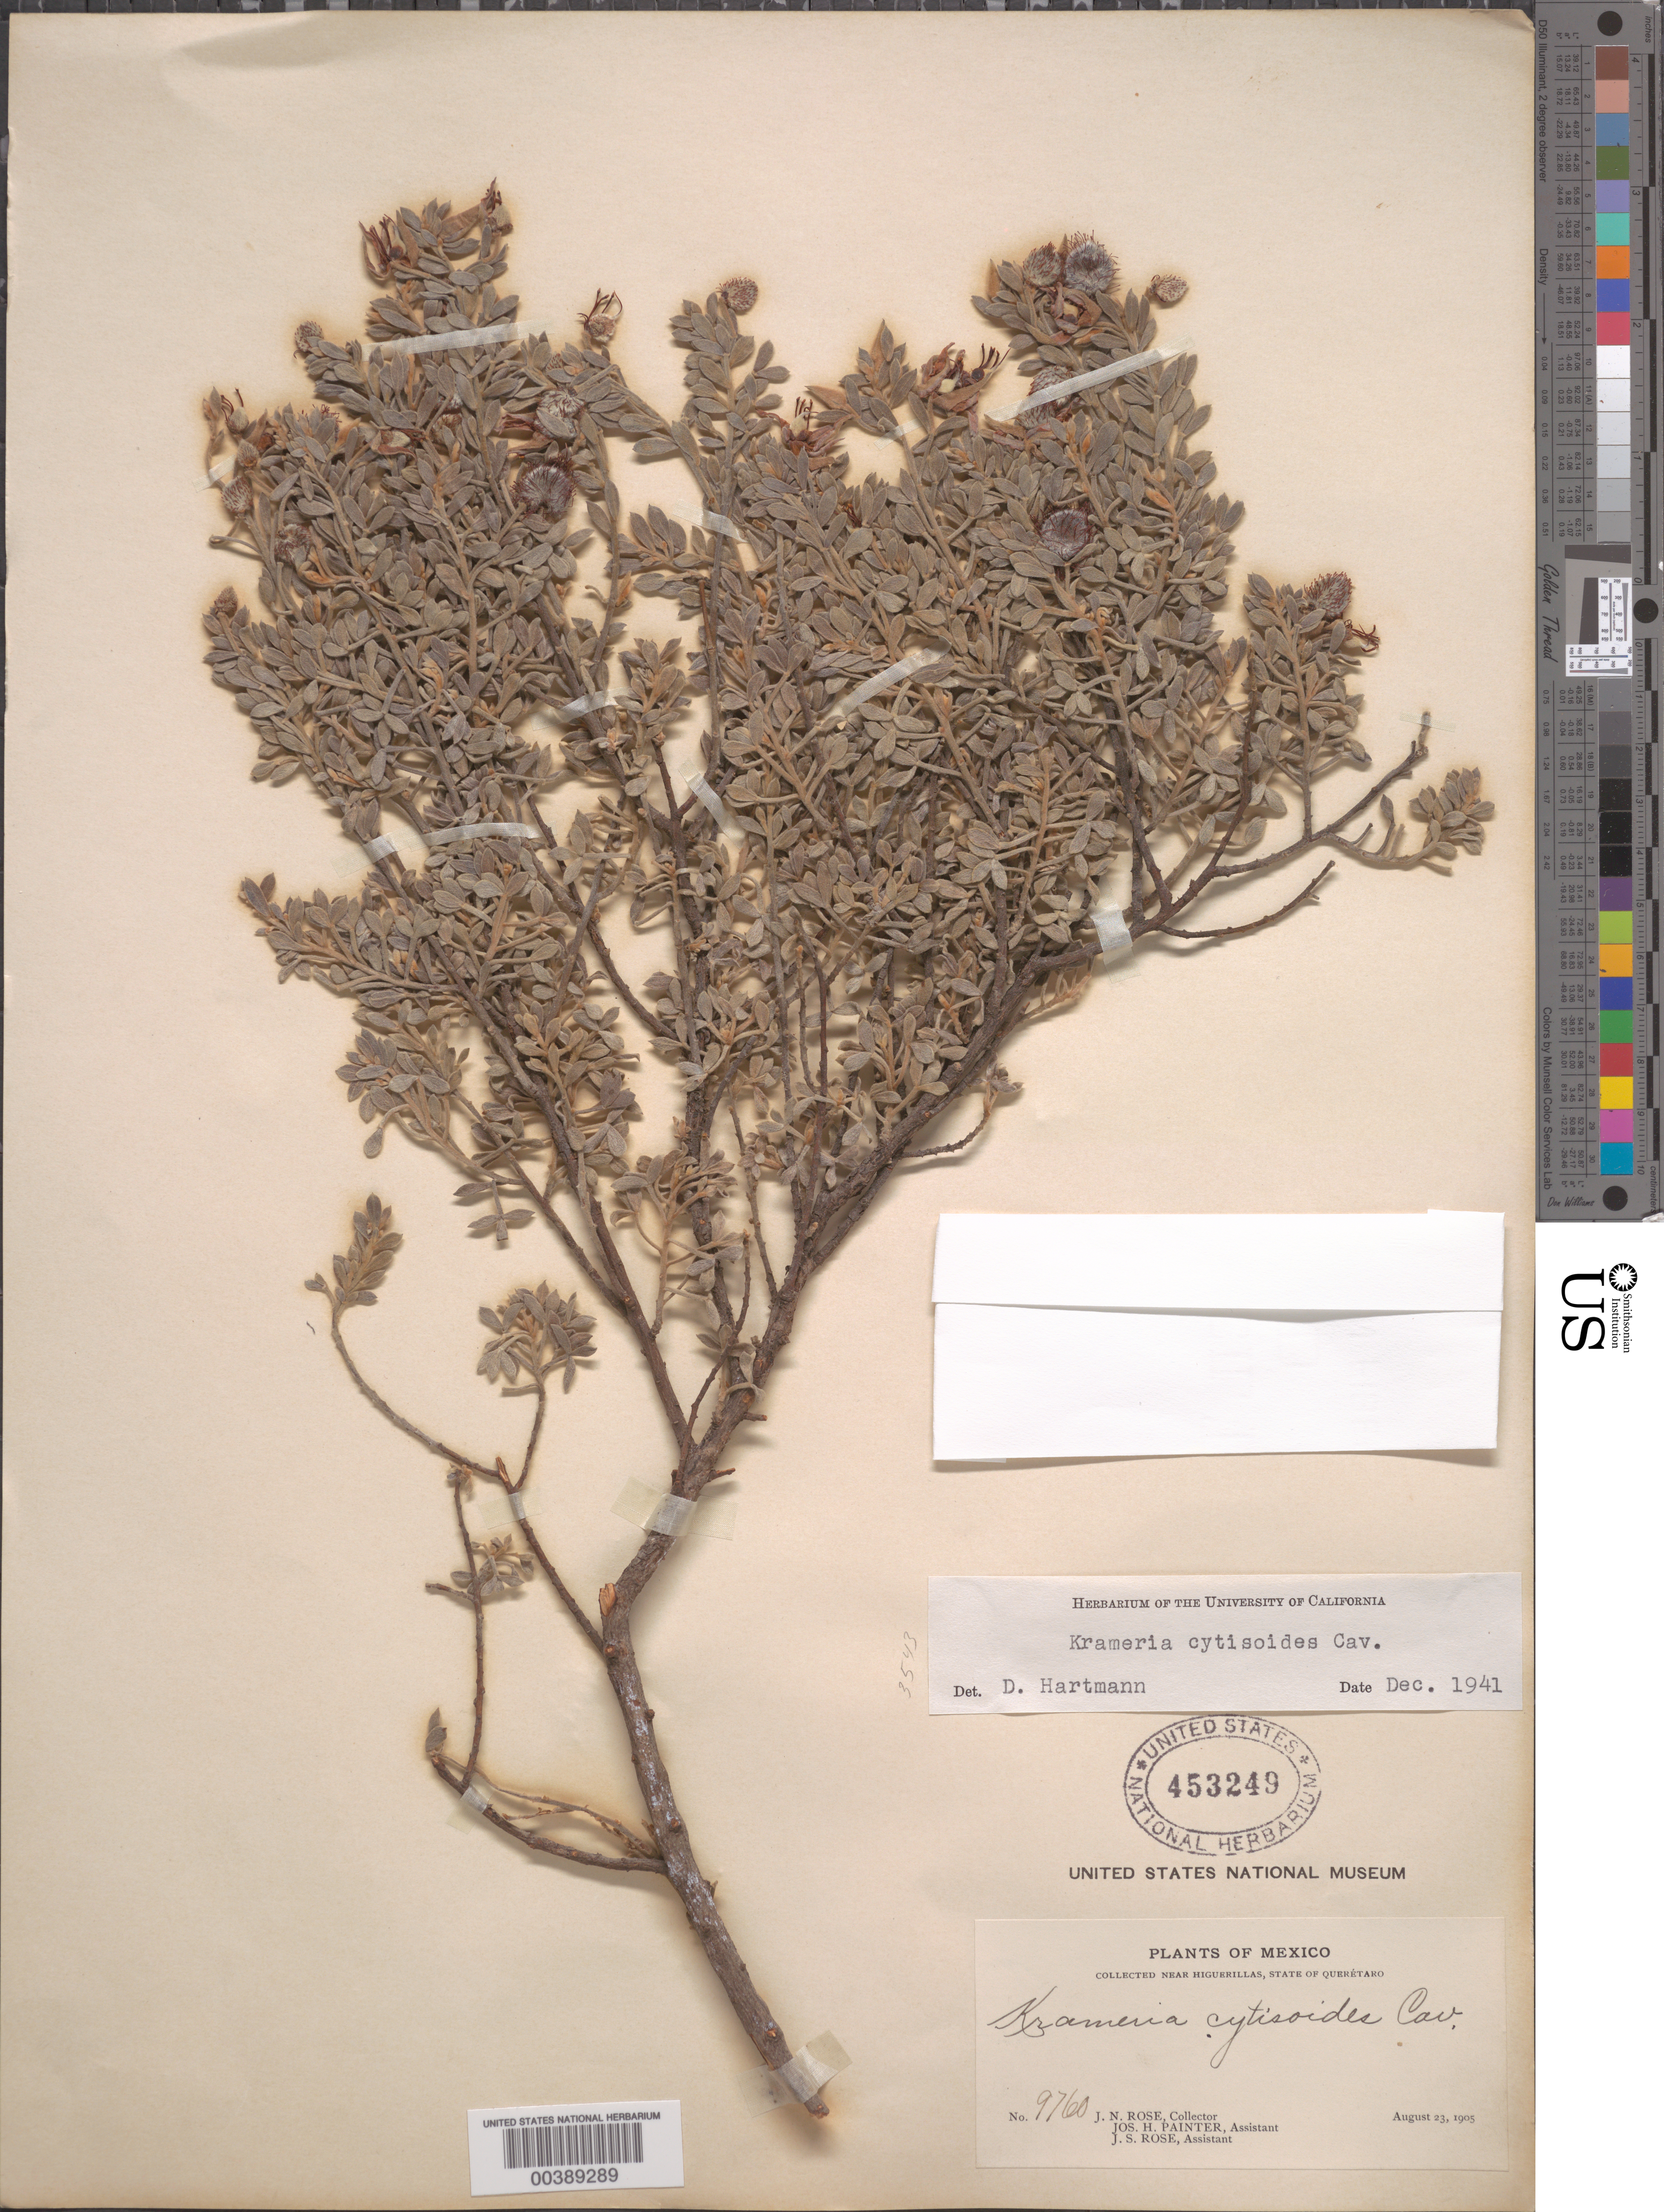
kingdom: Plantae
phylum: Tracheophyta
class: Magnoliopsida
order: Zygophyllales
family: Krameriaceae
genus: Krameria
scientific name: Krameria cytisoides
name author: Cav.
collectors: J. N. Rose, J. H. Painter & J. S. Rose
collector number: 9760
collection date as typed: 23 Aug 1905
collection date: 1905-08-23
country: Mexico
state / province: Querétaro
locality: Near Higuerillas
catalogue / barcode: US 453249